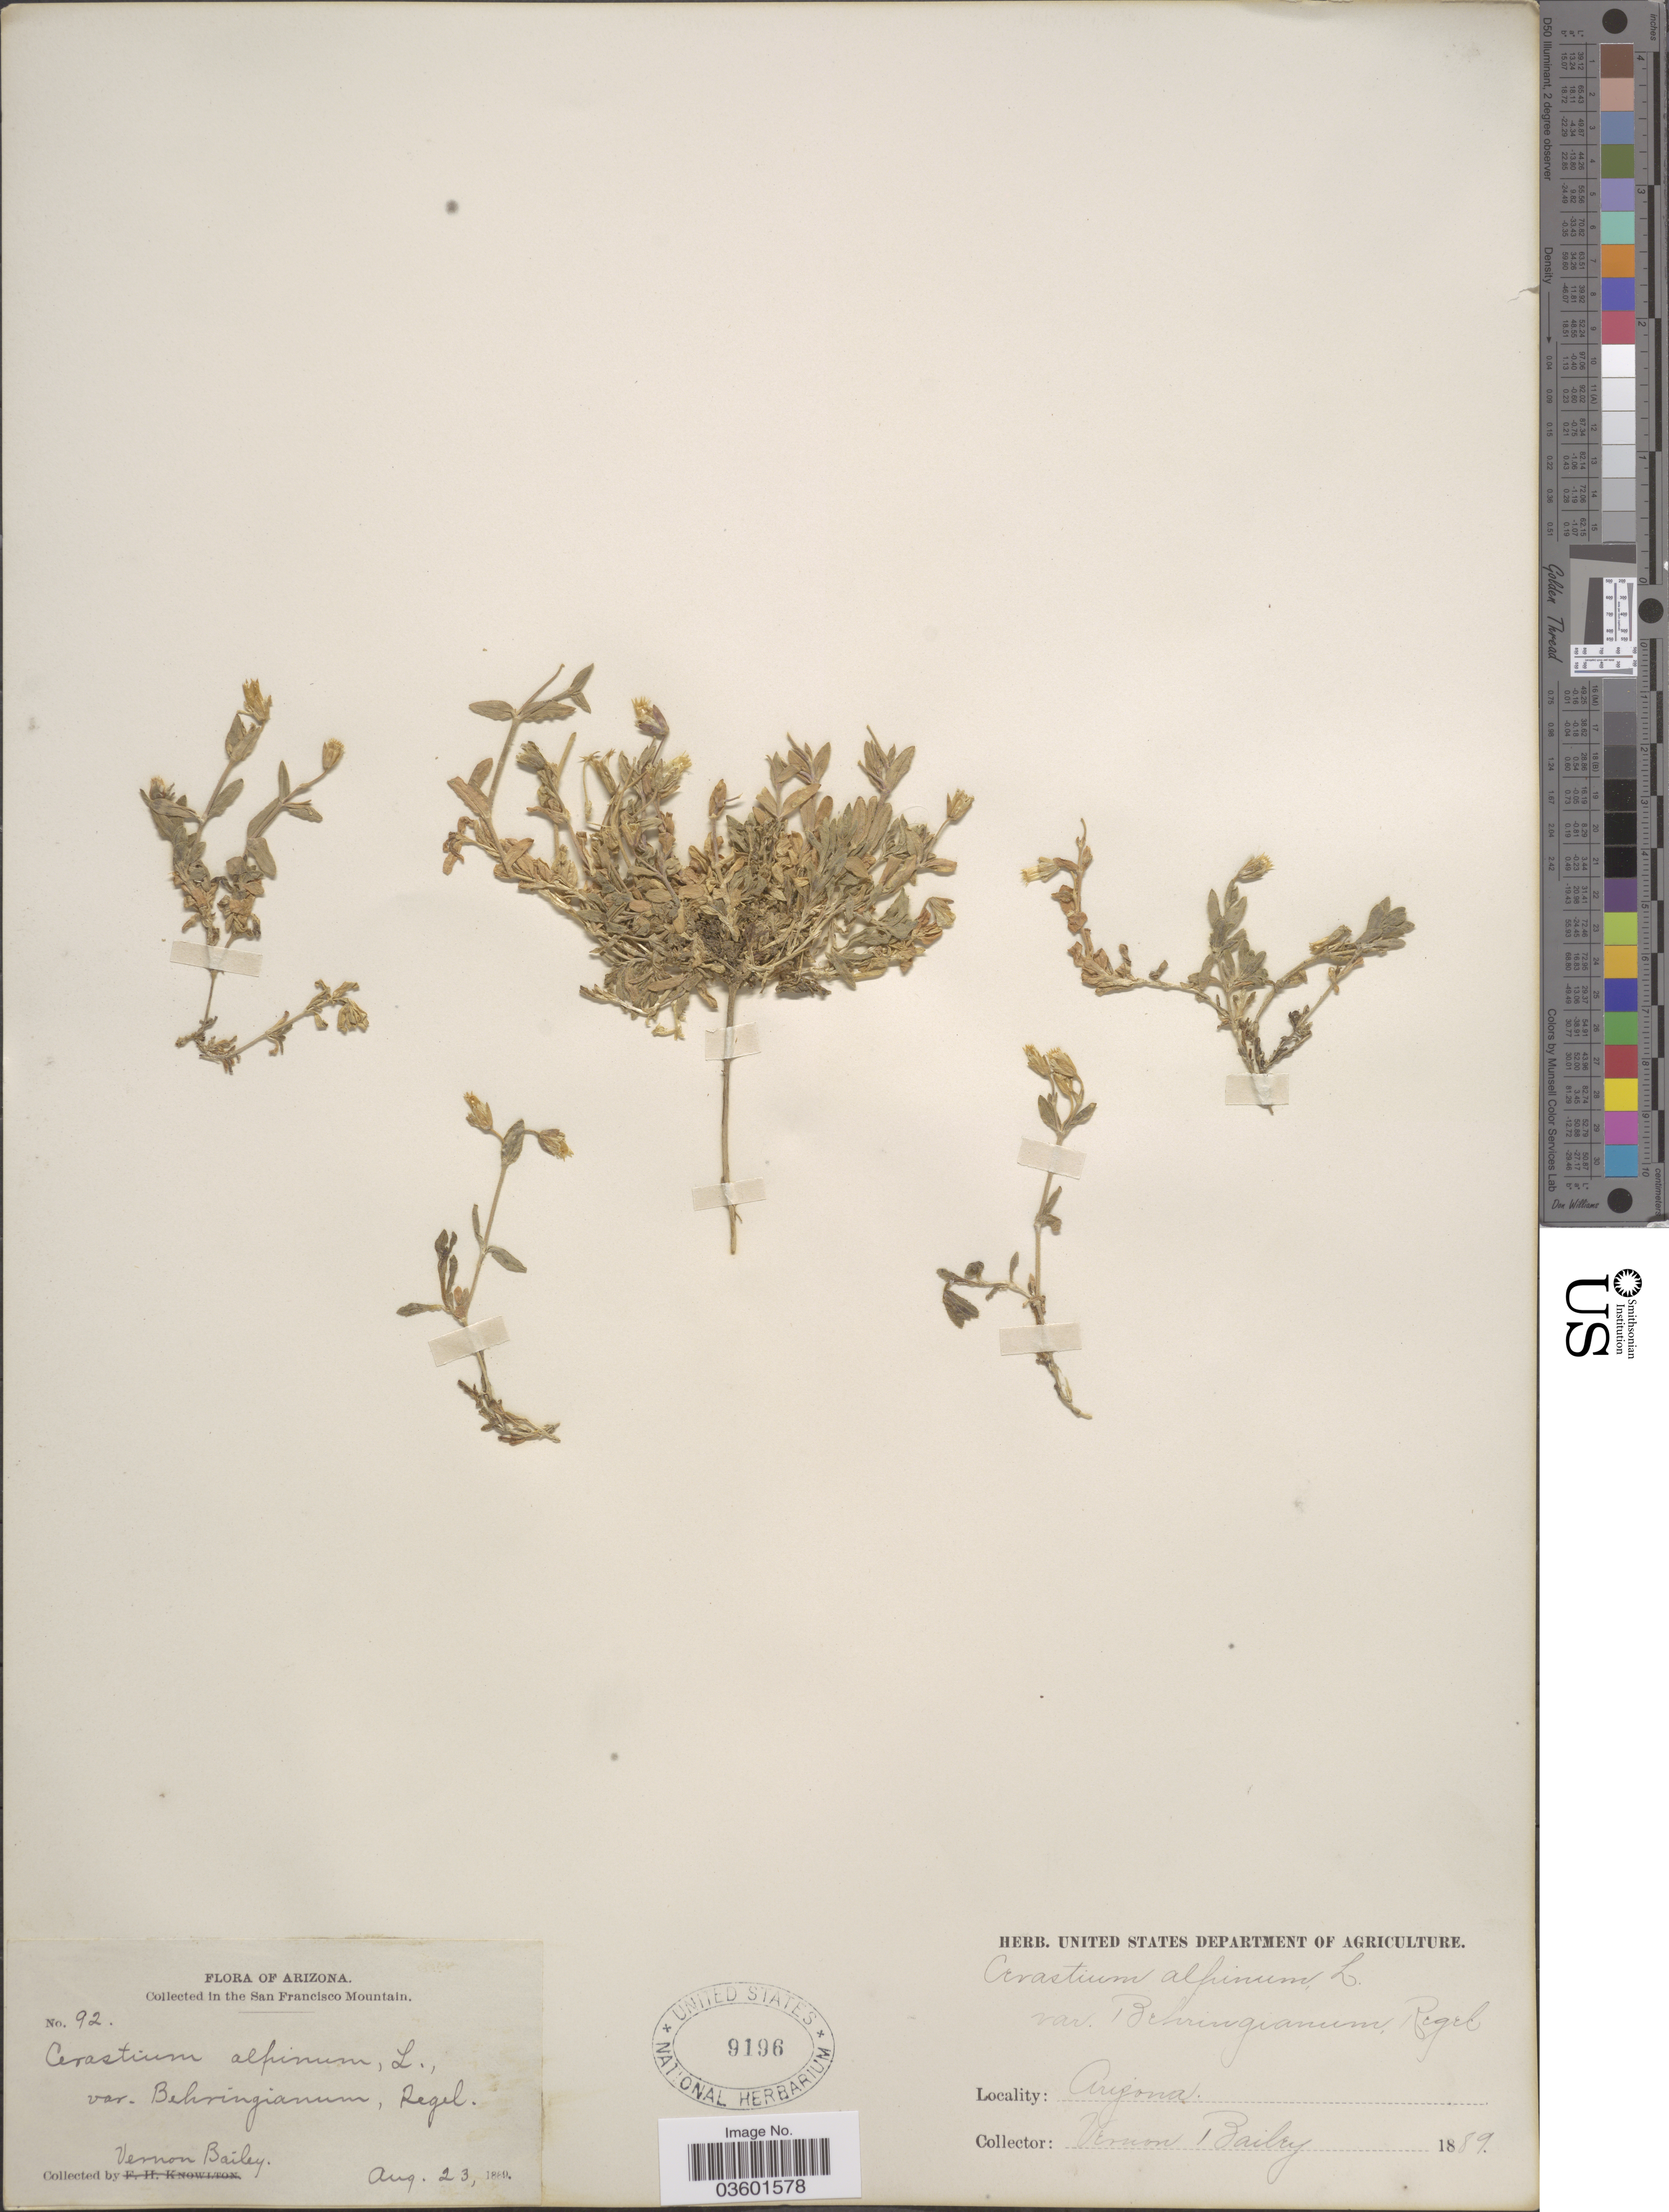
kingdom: Plantae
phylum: Tracheophyta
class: Magnoliopsida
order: Caryophyllales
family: Caryophyllaceae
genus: Cerastium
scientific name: Cerastium beeringianum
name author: Cham. & Schltdl.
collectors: V. O. Bailey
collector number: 92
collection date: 1889-08-23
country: United States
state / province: Arizona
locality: In the San Francisco Mountain.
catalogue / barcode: US 9196